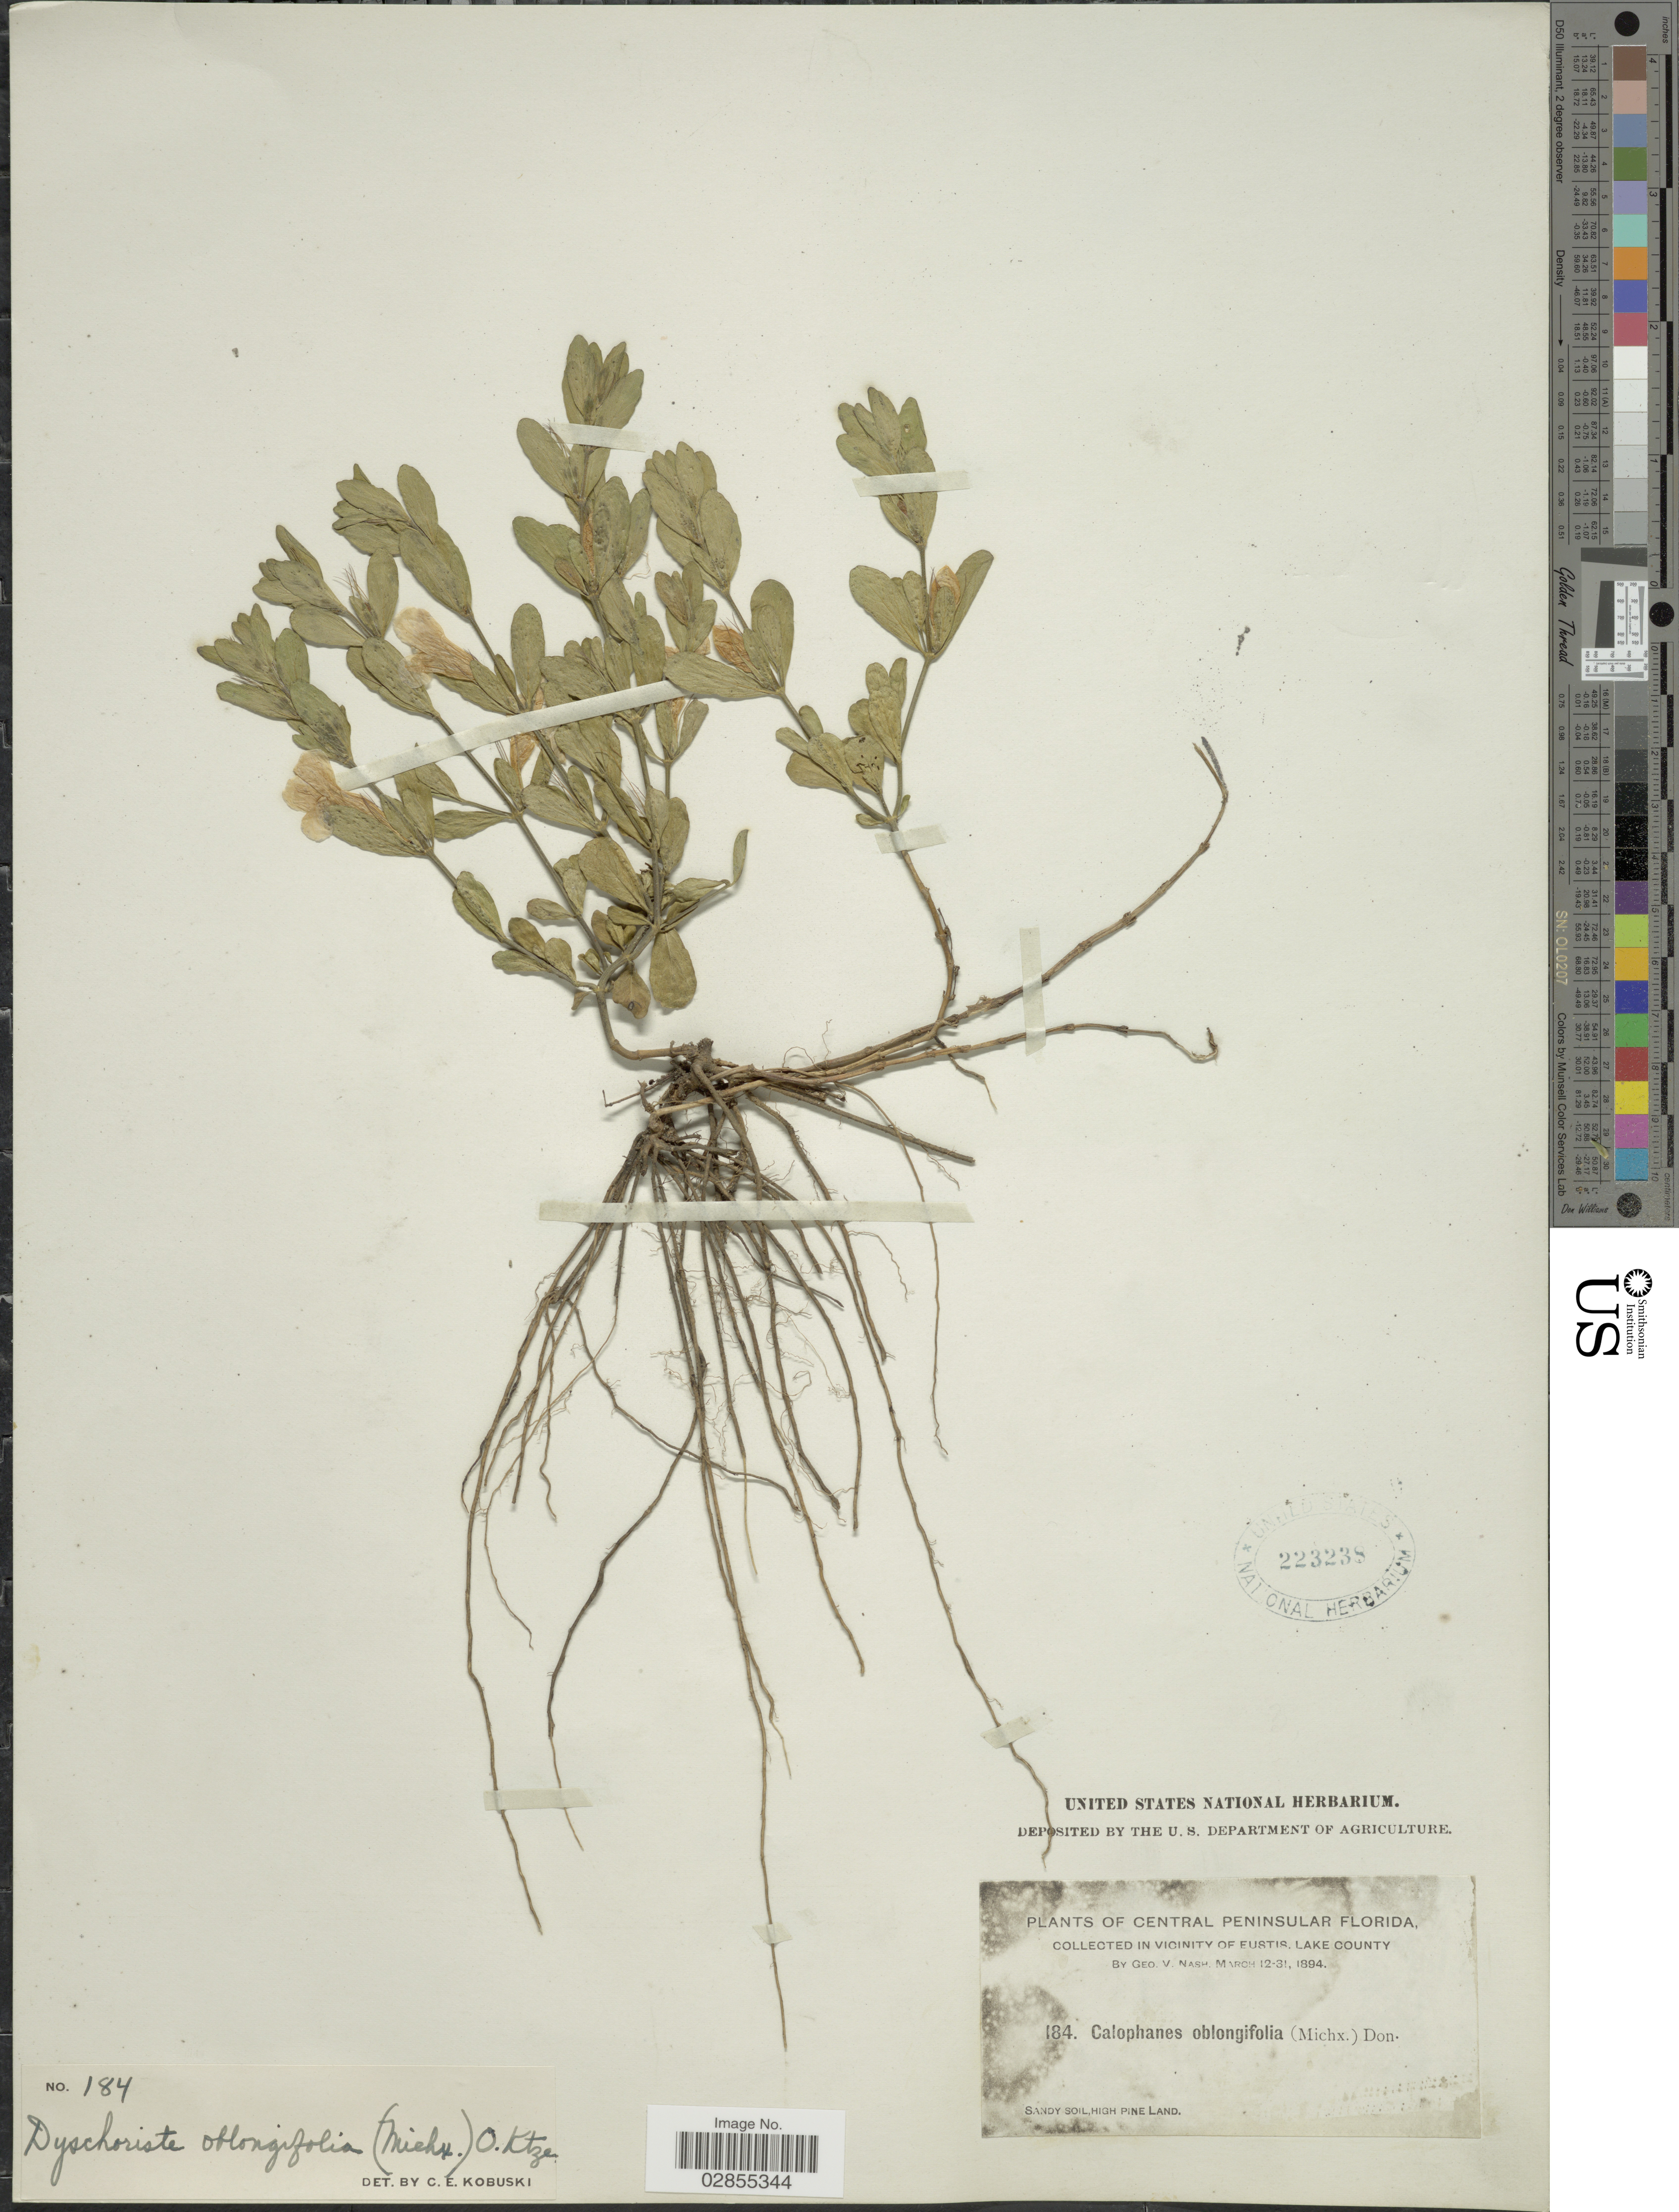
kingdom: Plantae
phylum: Tracheophyta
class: Magnoliopsida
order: Lamiales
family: Acanthaceae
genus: Dyschoriste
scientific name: Dyschoriste oblongifolia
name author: (Michx.) Kuntze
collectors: G. V. Nash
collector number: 184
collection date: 1894-03-12/1894-03-31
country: United States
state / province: Florida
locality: Central Peninsular Florida, vicinity of Eustis, Lake County.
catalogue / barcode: US 223238